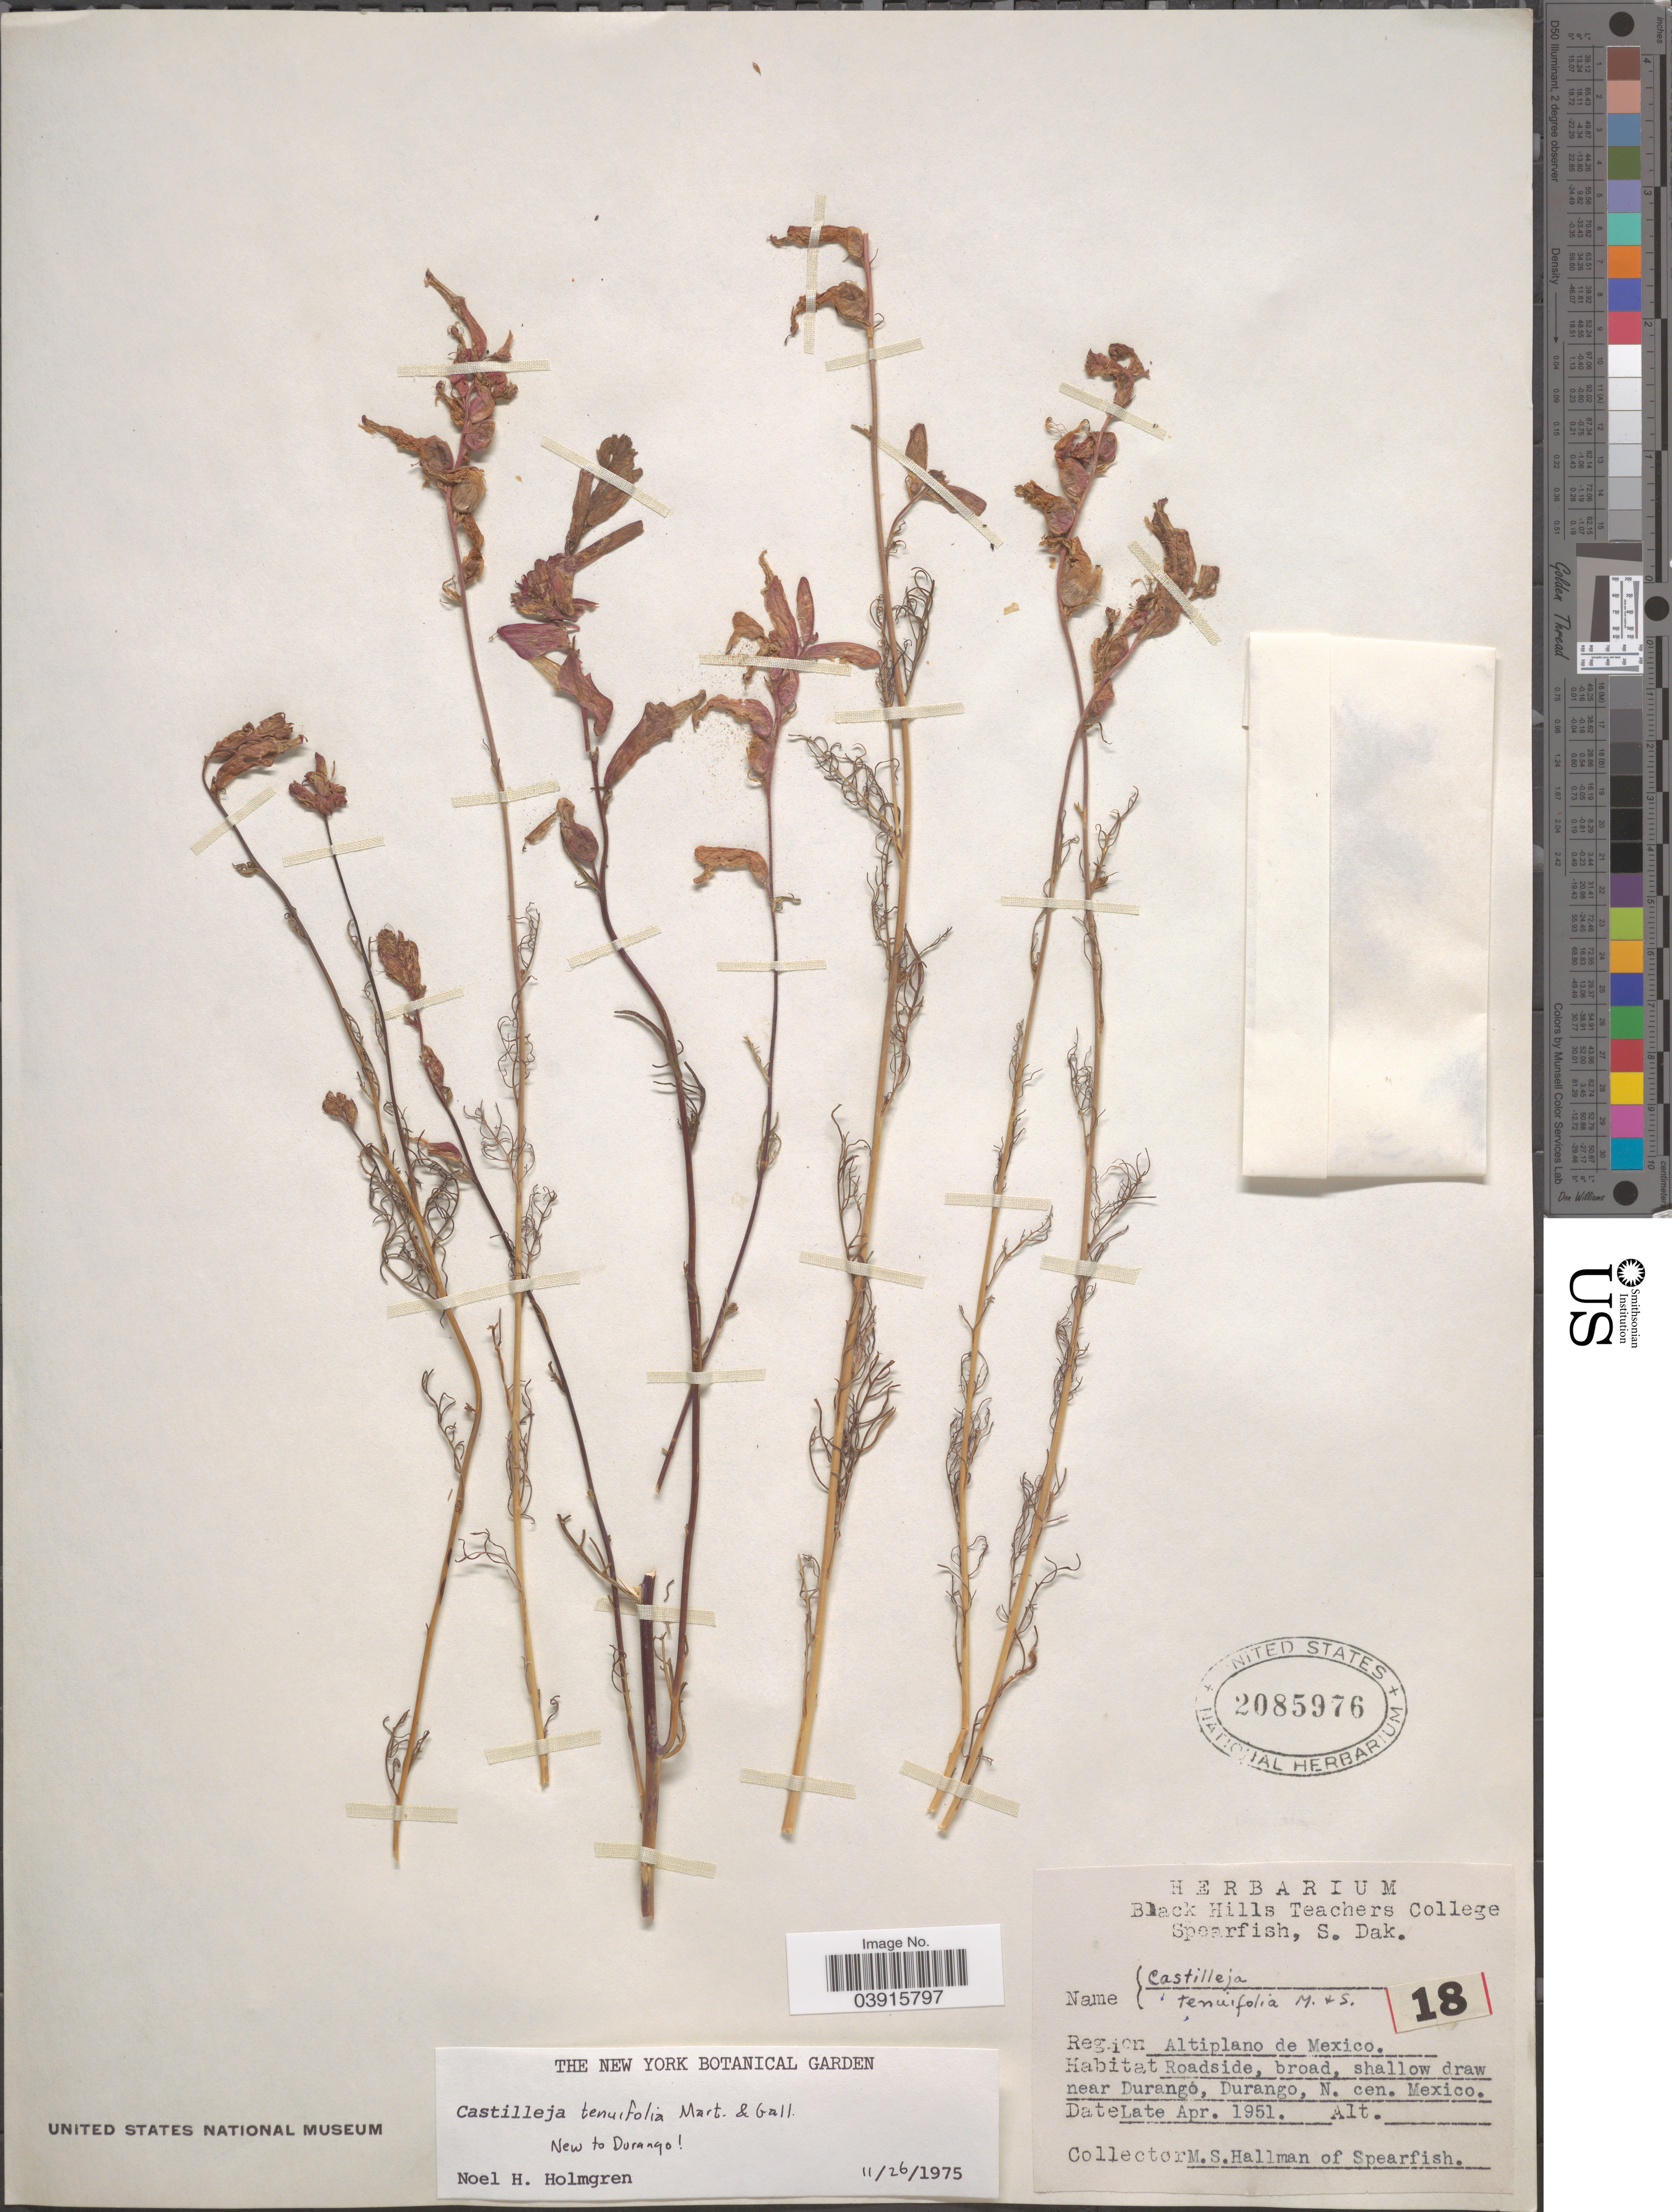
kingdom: Plantae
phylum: Tracheophyta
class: Magnoliopsida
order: Lamiales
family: Orobanchaceae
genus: Castilleja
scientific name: Castilleja tenuiflora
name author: Benth.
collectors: M. Hallman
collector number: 18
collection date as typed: Late Apr. 1951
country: Mexico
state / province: Durango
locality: Region Altiplano de Mexico. Near Durango, N. cen. Mexico.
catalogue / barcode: US 2085976